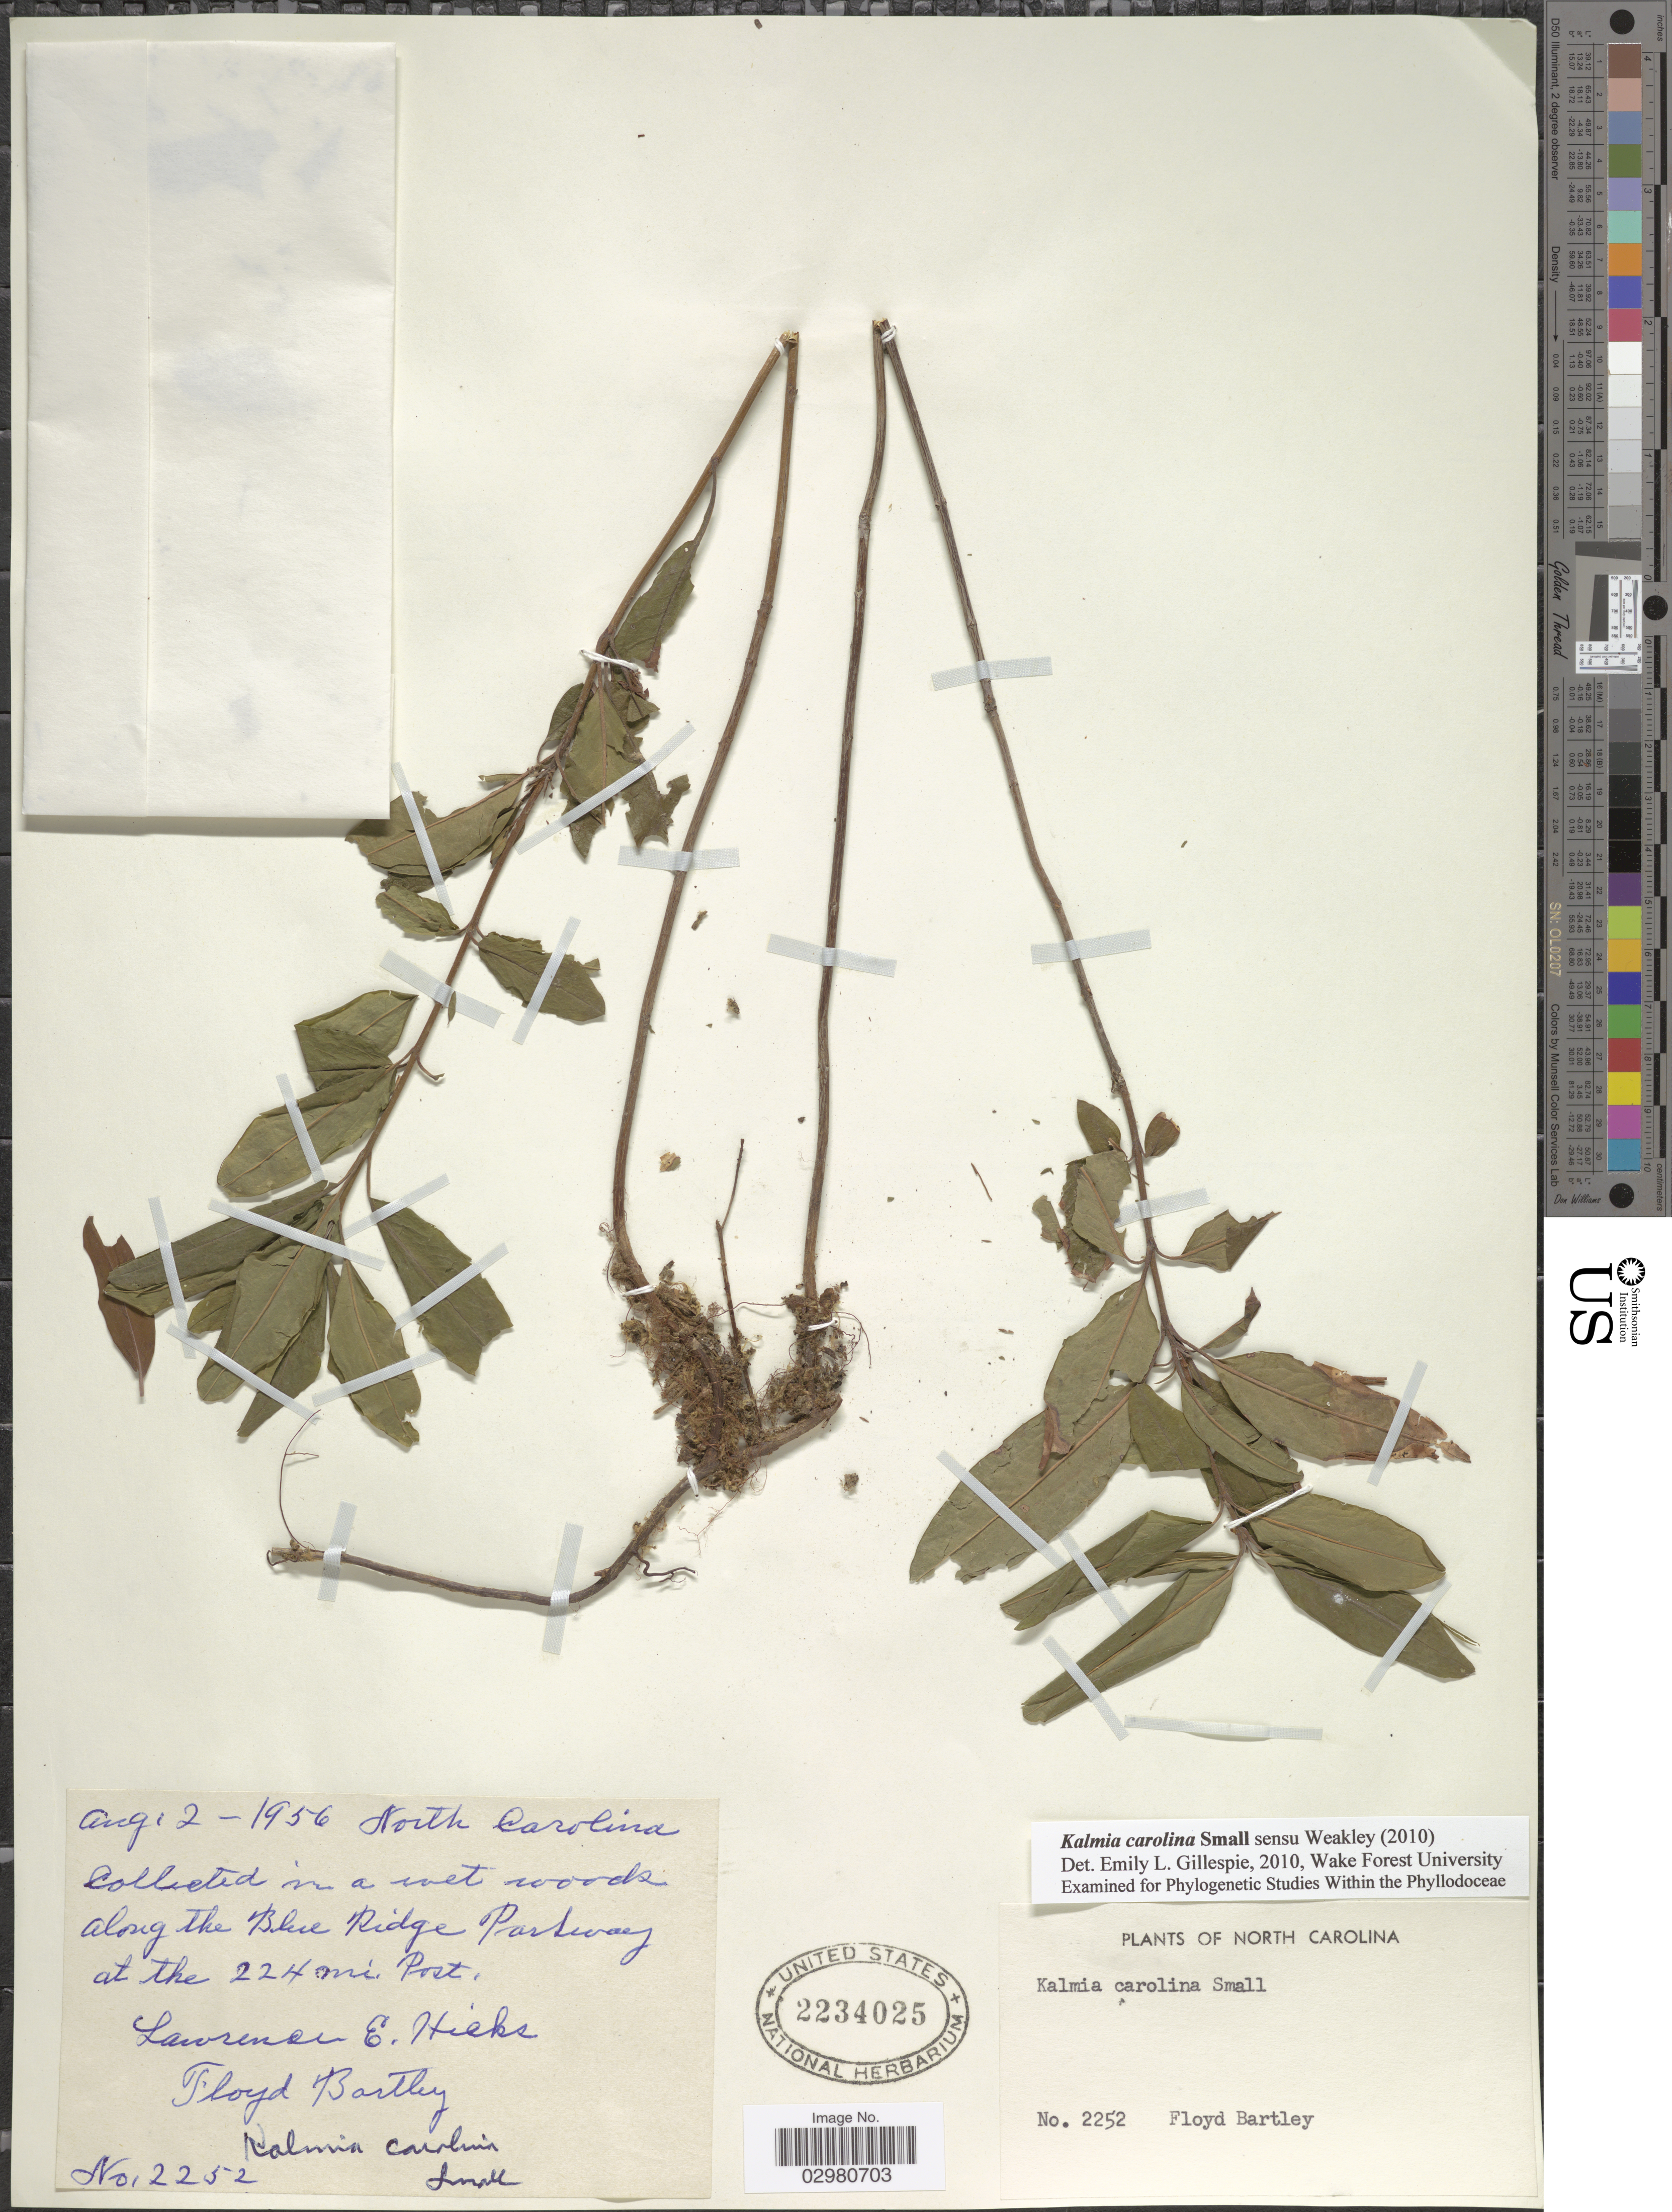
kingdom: Plantae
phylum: Tracheophyta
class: Magnoliopsida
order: Ericales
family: Ericaceae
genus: Kalmia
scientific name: Kalmia carolina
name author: Small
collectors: F. Bartley & L. E. Hicks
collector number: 2252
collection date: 1956-08-02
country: United States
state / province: North Carolina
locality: Along the Blue Ridge Parkway at the 224 mi. Post.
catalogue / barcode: US 2234025